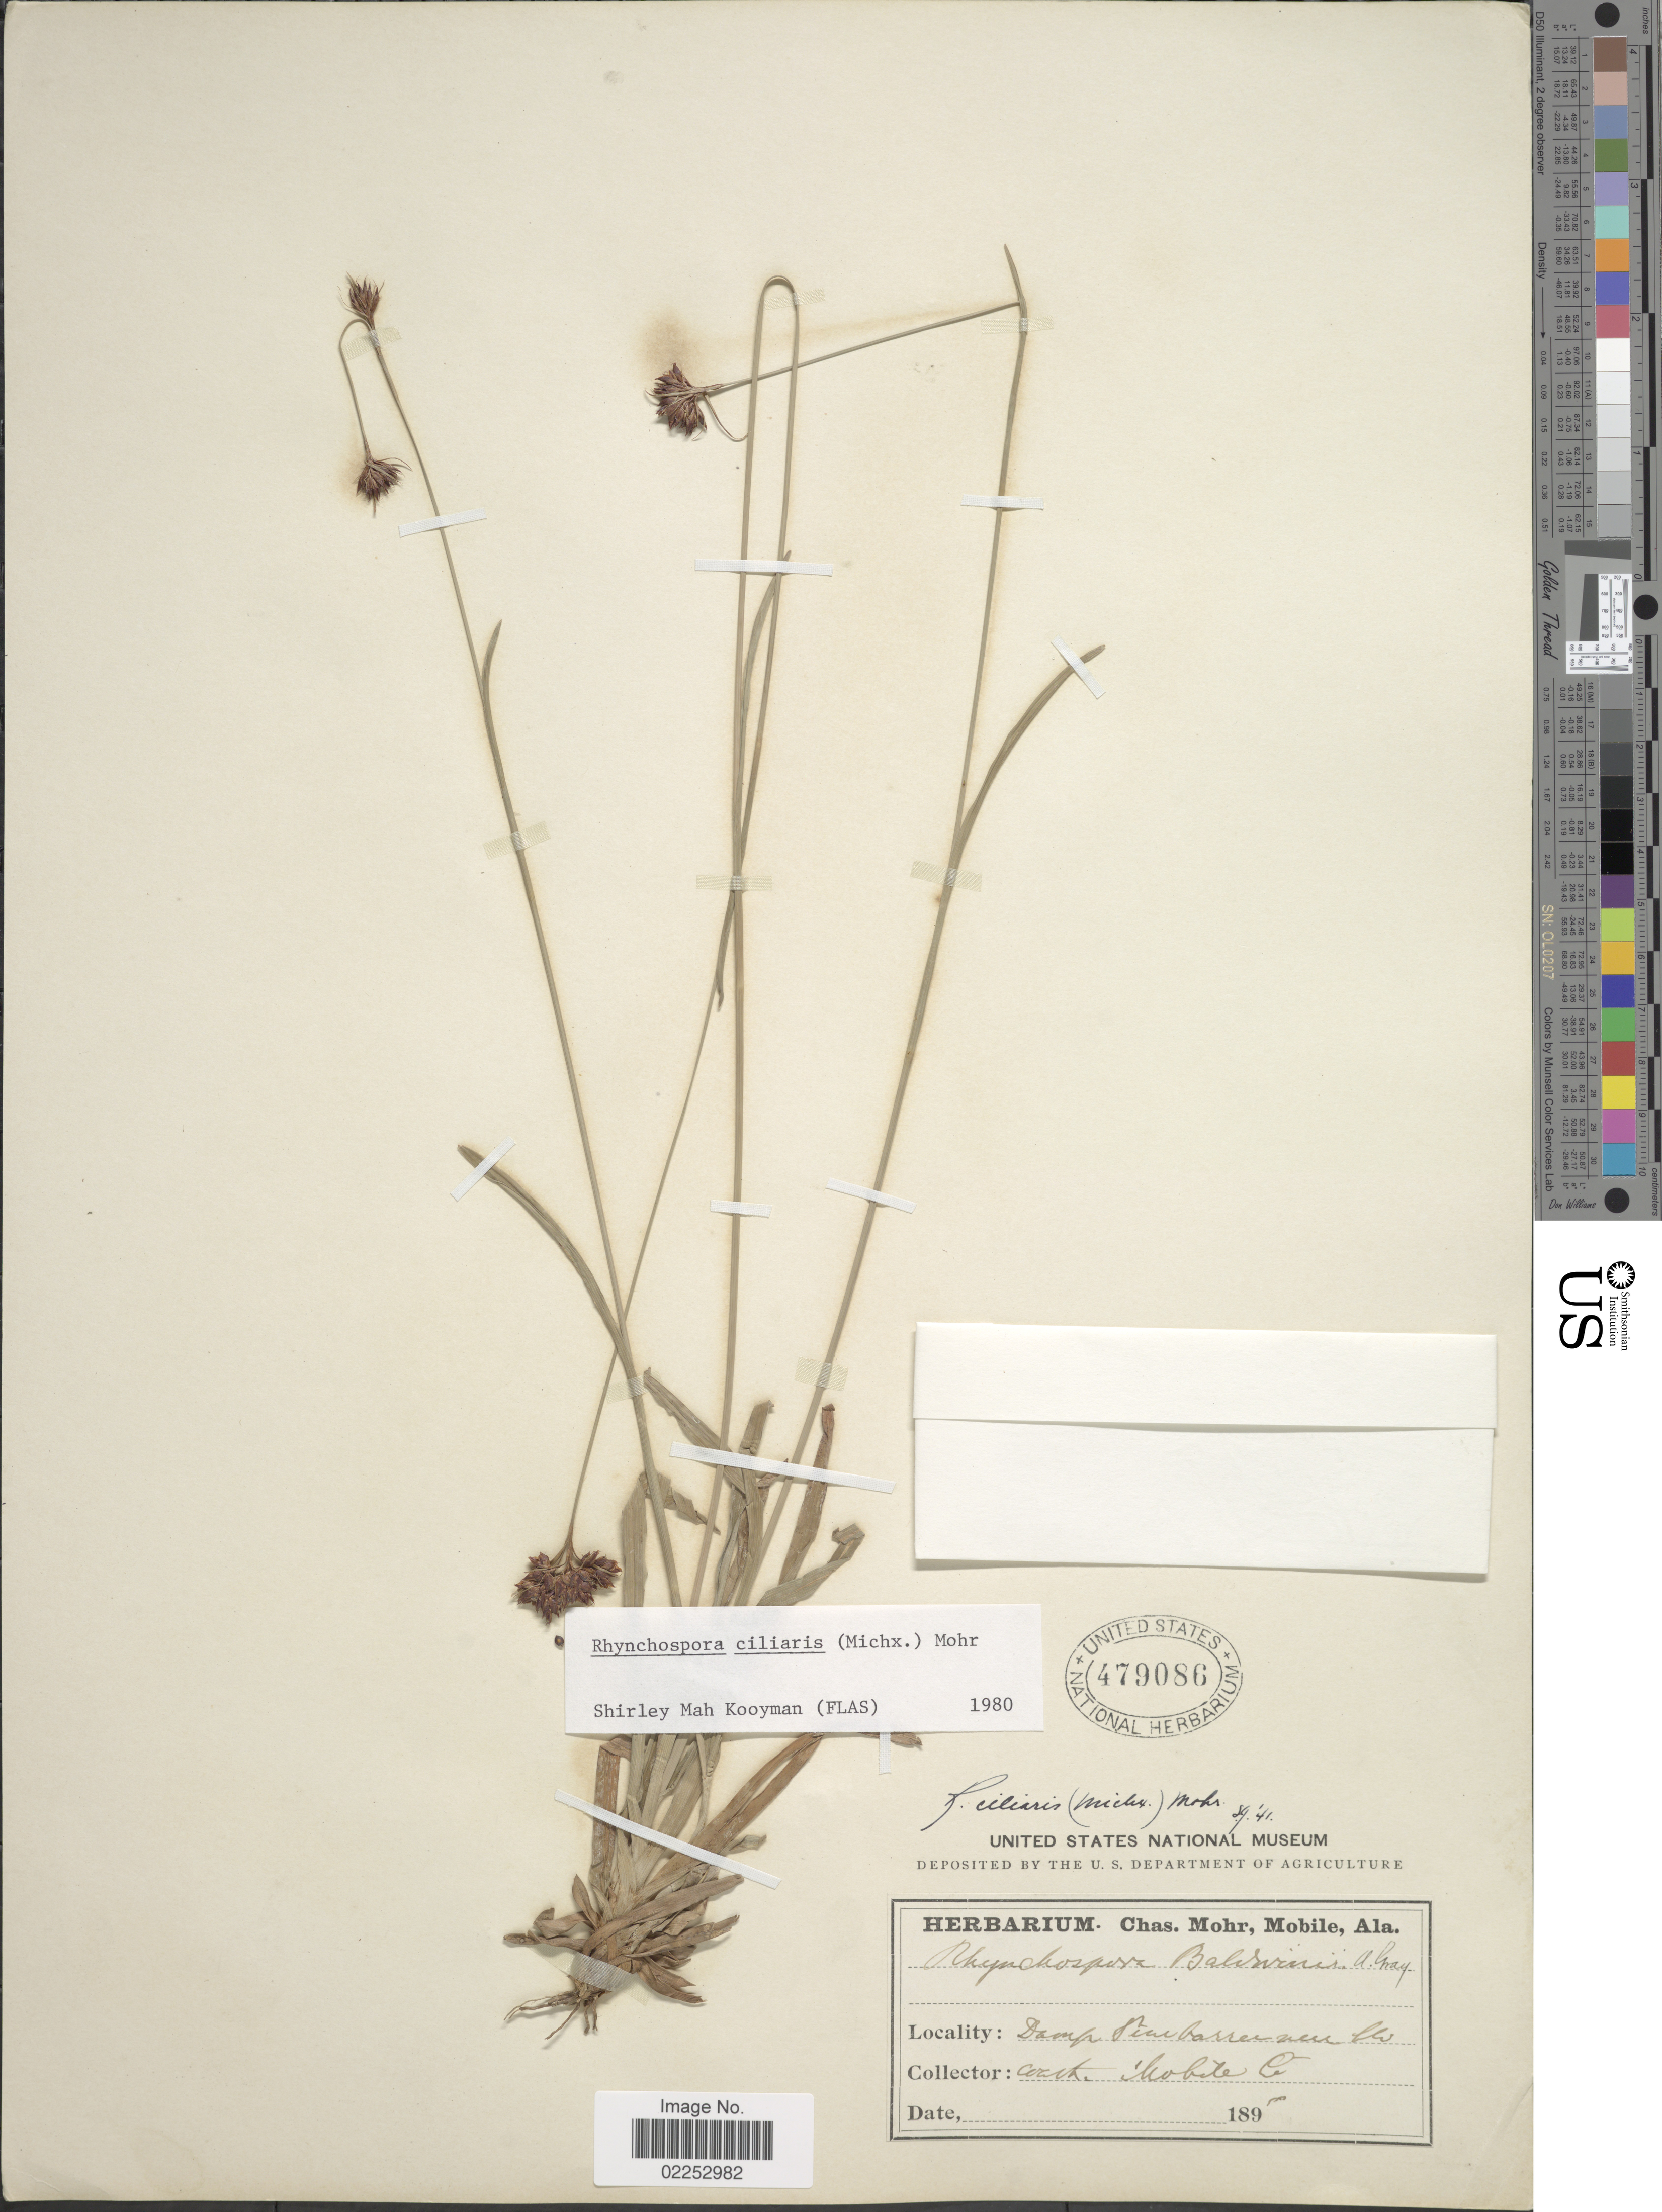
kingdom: Plantae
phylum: Tracheophyta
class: Liliopsida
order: Poales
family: Cyperaceae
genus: Rhynchospora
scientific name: Rhynchospora ciliaris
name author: (Michx.) C. Mohr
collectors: Mohr, C. T. (herbarium)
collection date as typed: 189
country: United States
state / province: Alabama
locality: Mobile Co.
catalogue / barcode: US 479086